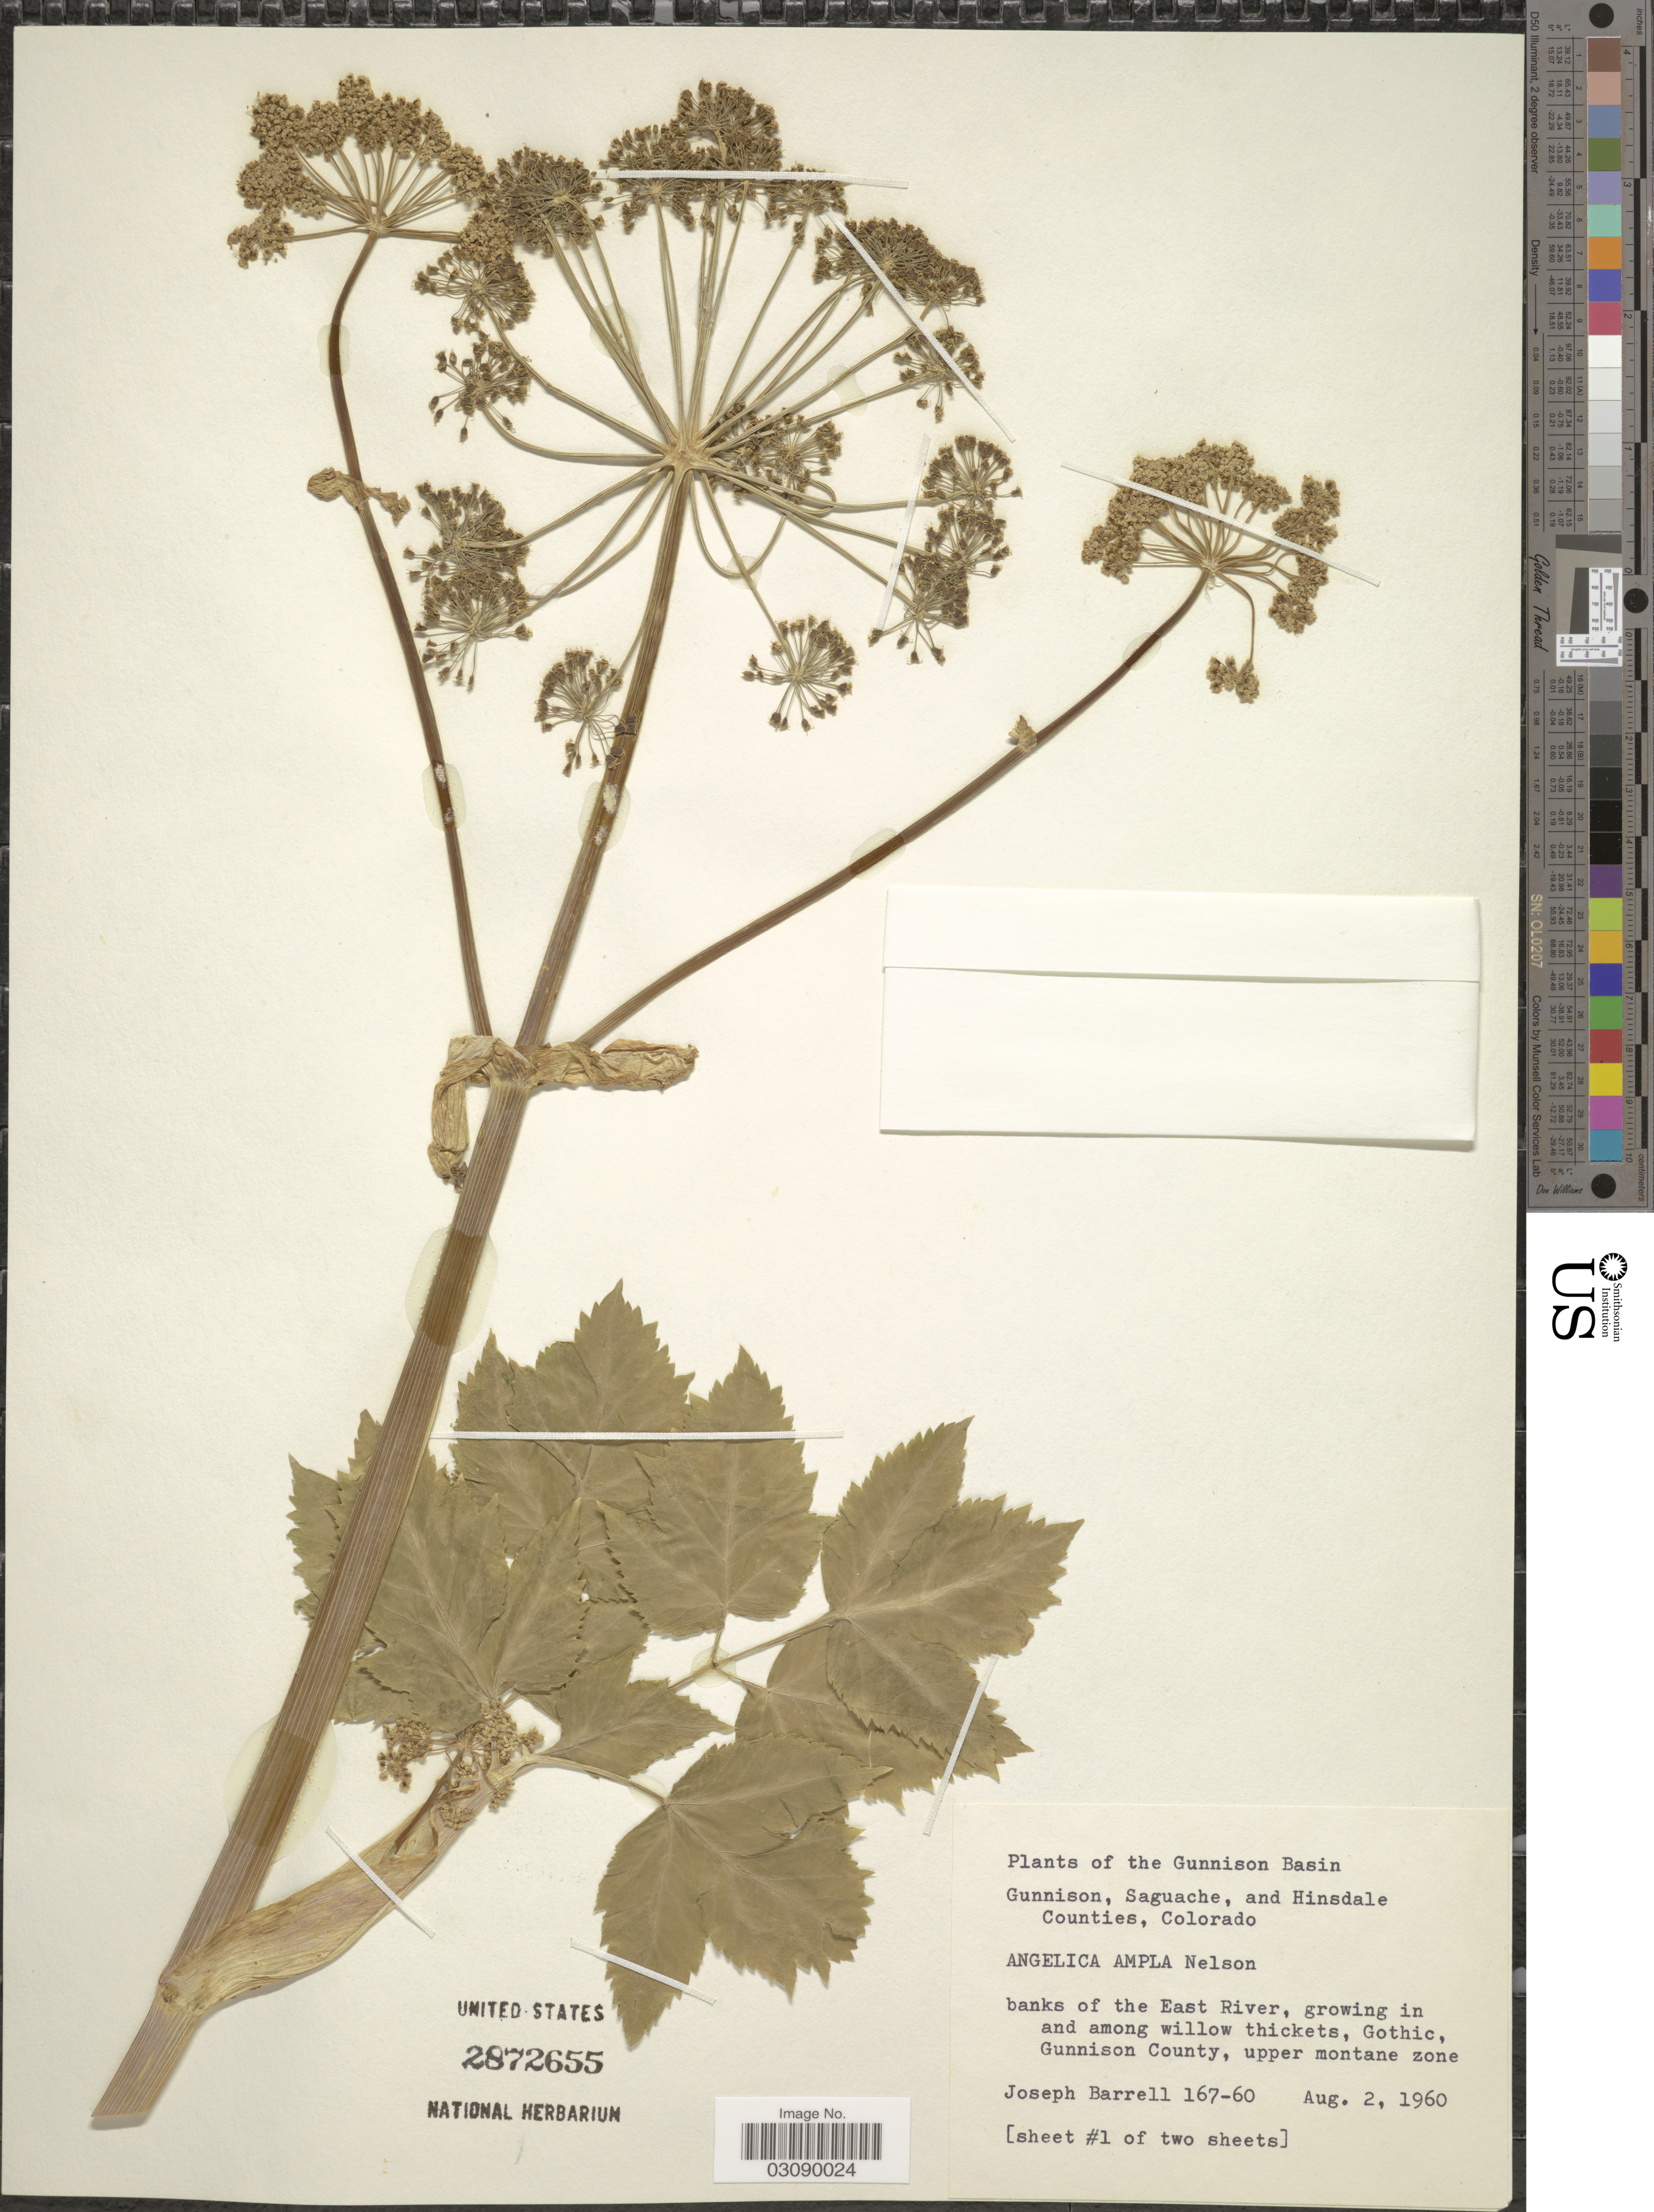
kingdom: Plantae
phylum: Tracheophyta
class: Magnoliopsida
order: Apiales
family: Apiaceae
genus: Angelica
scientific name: Angelica ampla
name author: A. Nelson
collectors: J. Barrell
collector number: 167-60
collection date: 1960-08-02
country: United States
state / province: Colorado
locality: Gunnison Basin. Banks of the East River, growing in and among willow thickets, Gothic, Gunnison County, upper montane zone.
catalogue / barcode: US 2872655